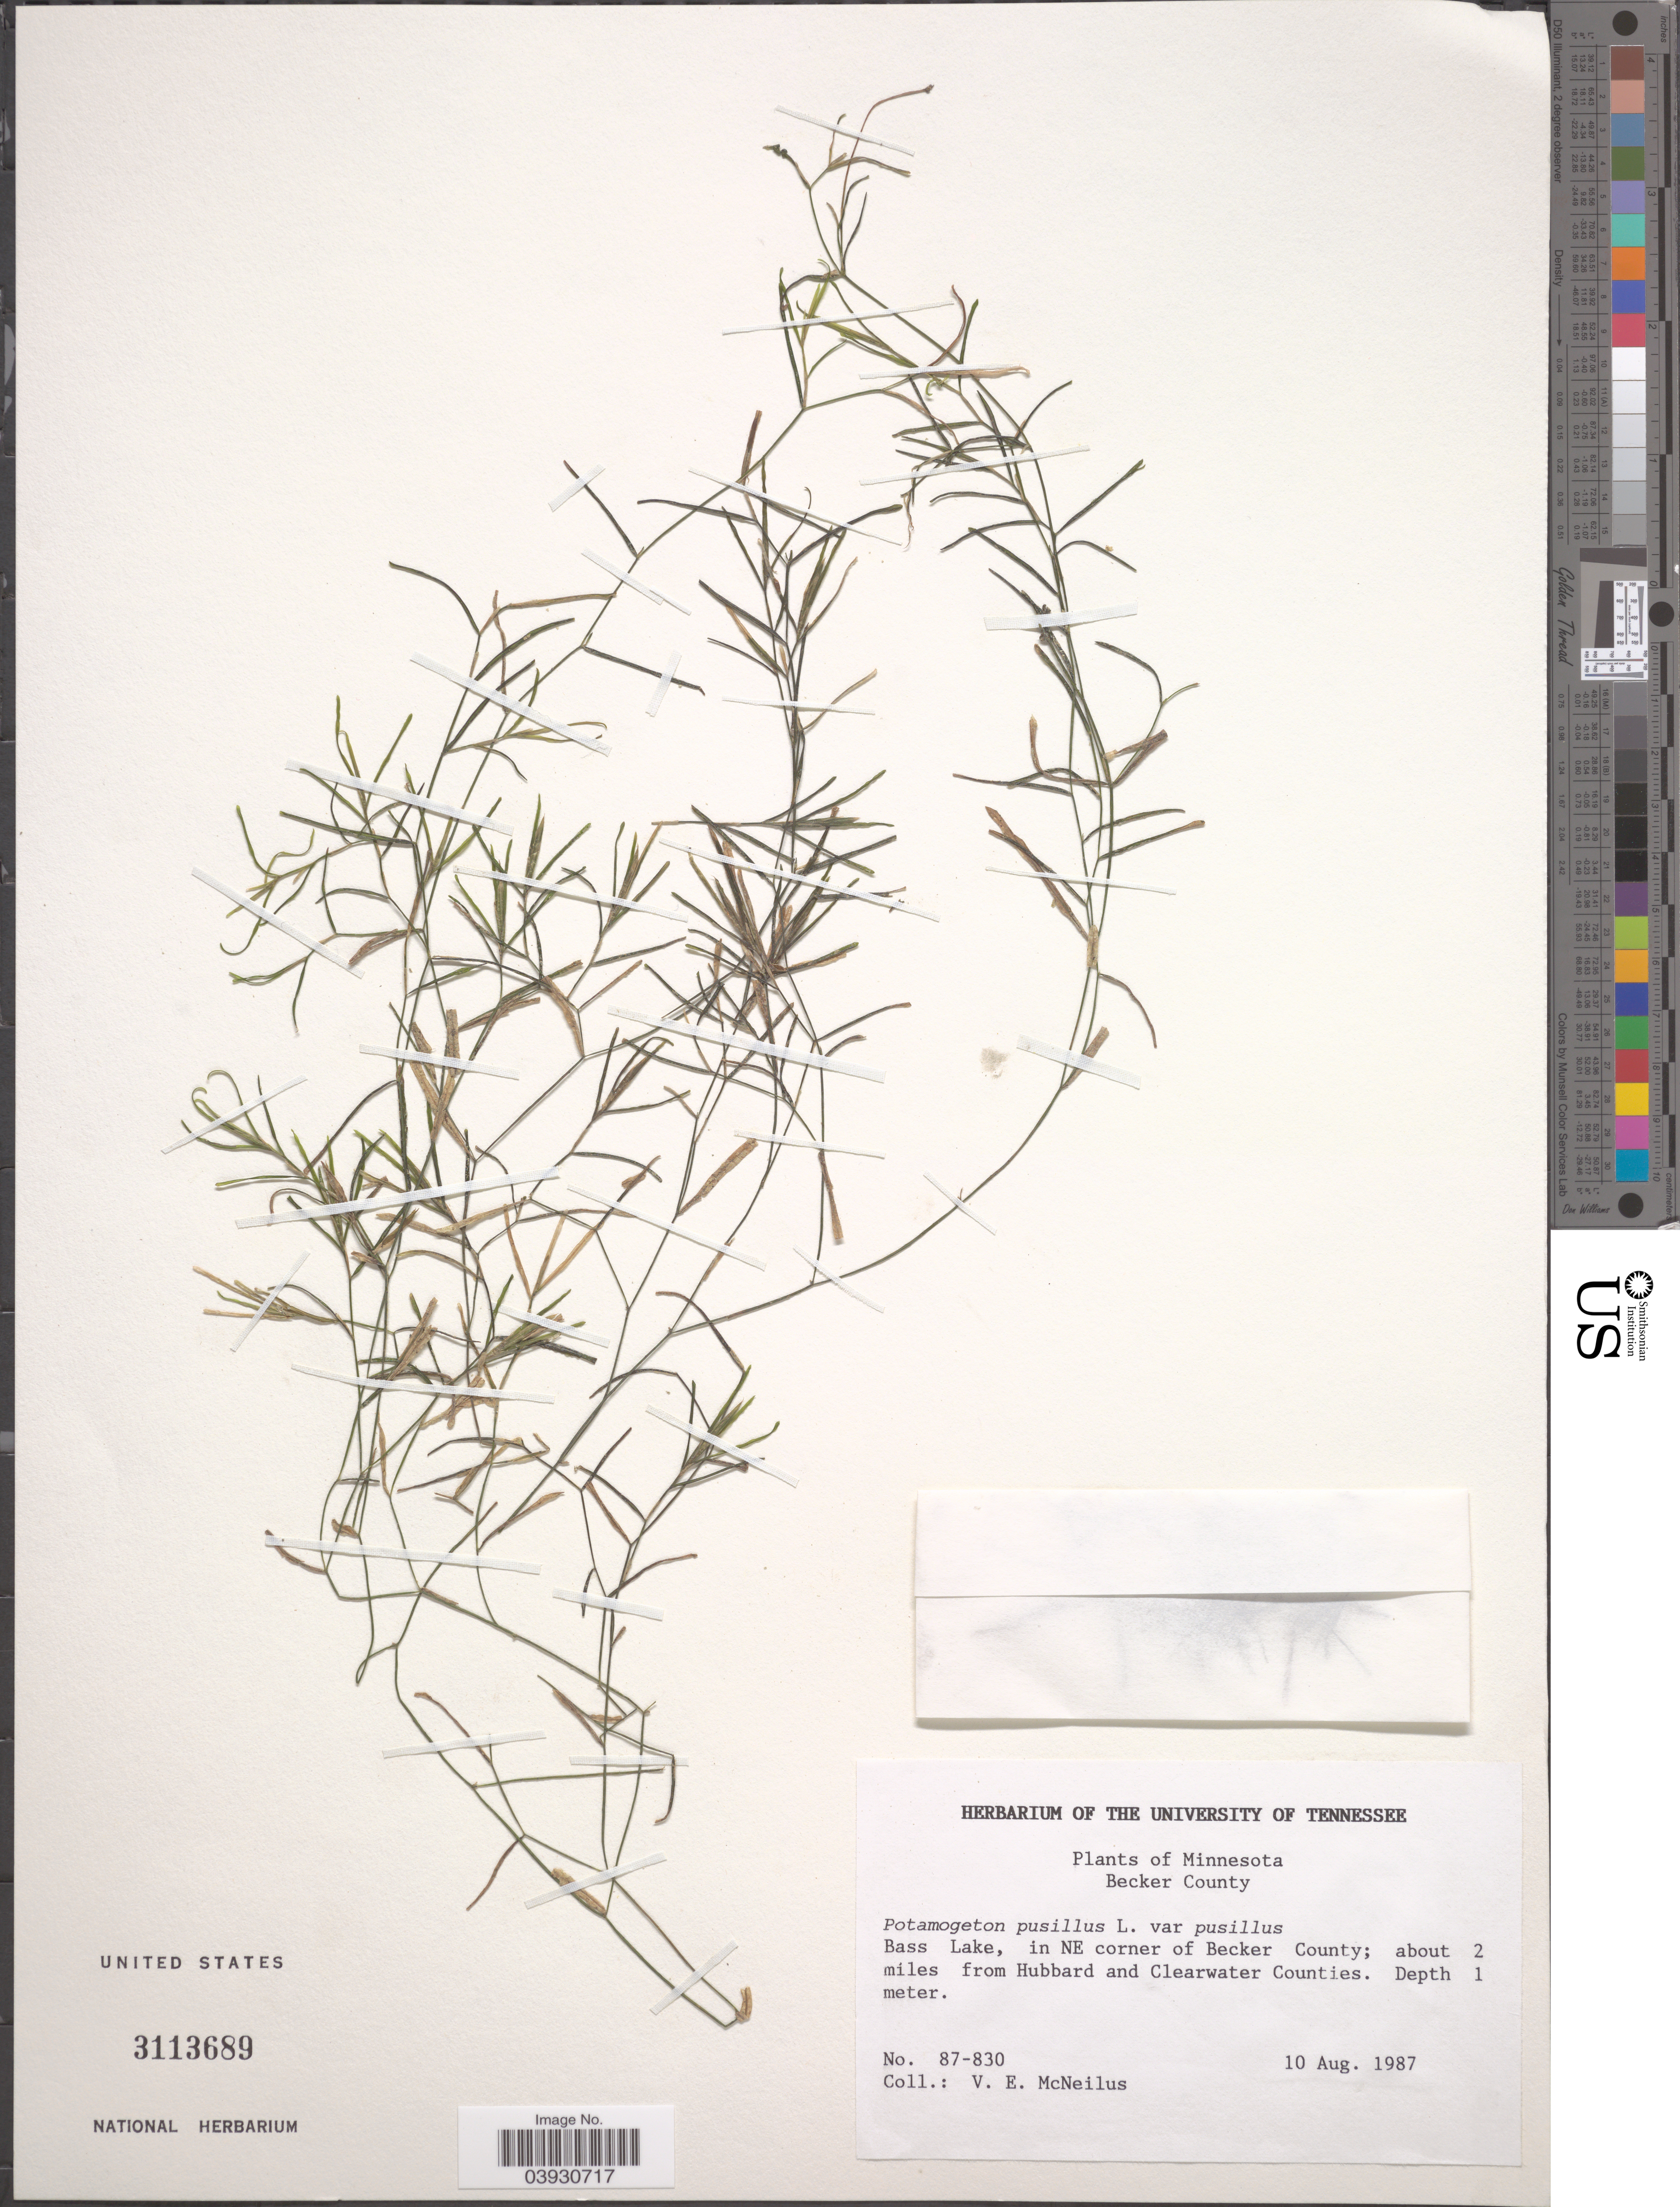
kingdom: Plantae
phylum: Tracheophyta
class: Liliopsida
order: Alismatales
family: Potamogetonaceae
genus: Potamogeton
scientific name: Potamogeton pusillus var. pusillus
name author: L.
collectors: V. Mcneilus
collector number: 87-830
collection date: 1987-08-10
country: United States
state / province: Minnesota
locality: Becker County. Bass Lake, in NE corner of Becker County; about 2 miles from Hubbard and Clearwater Counties.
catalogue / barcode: US 3113689